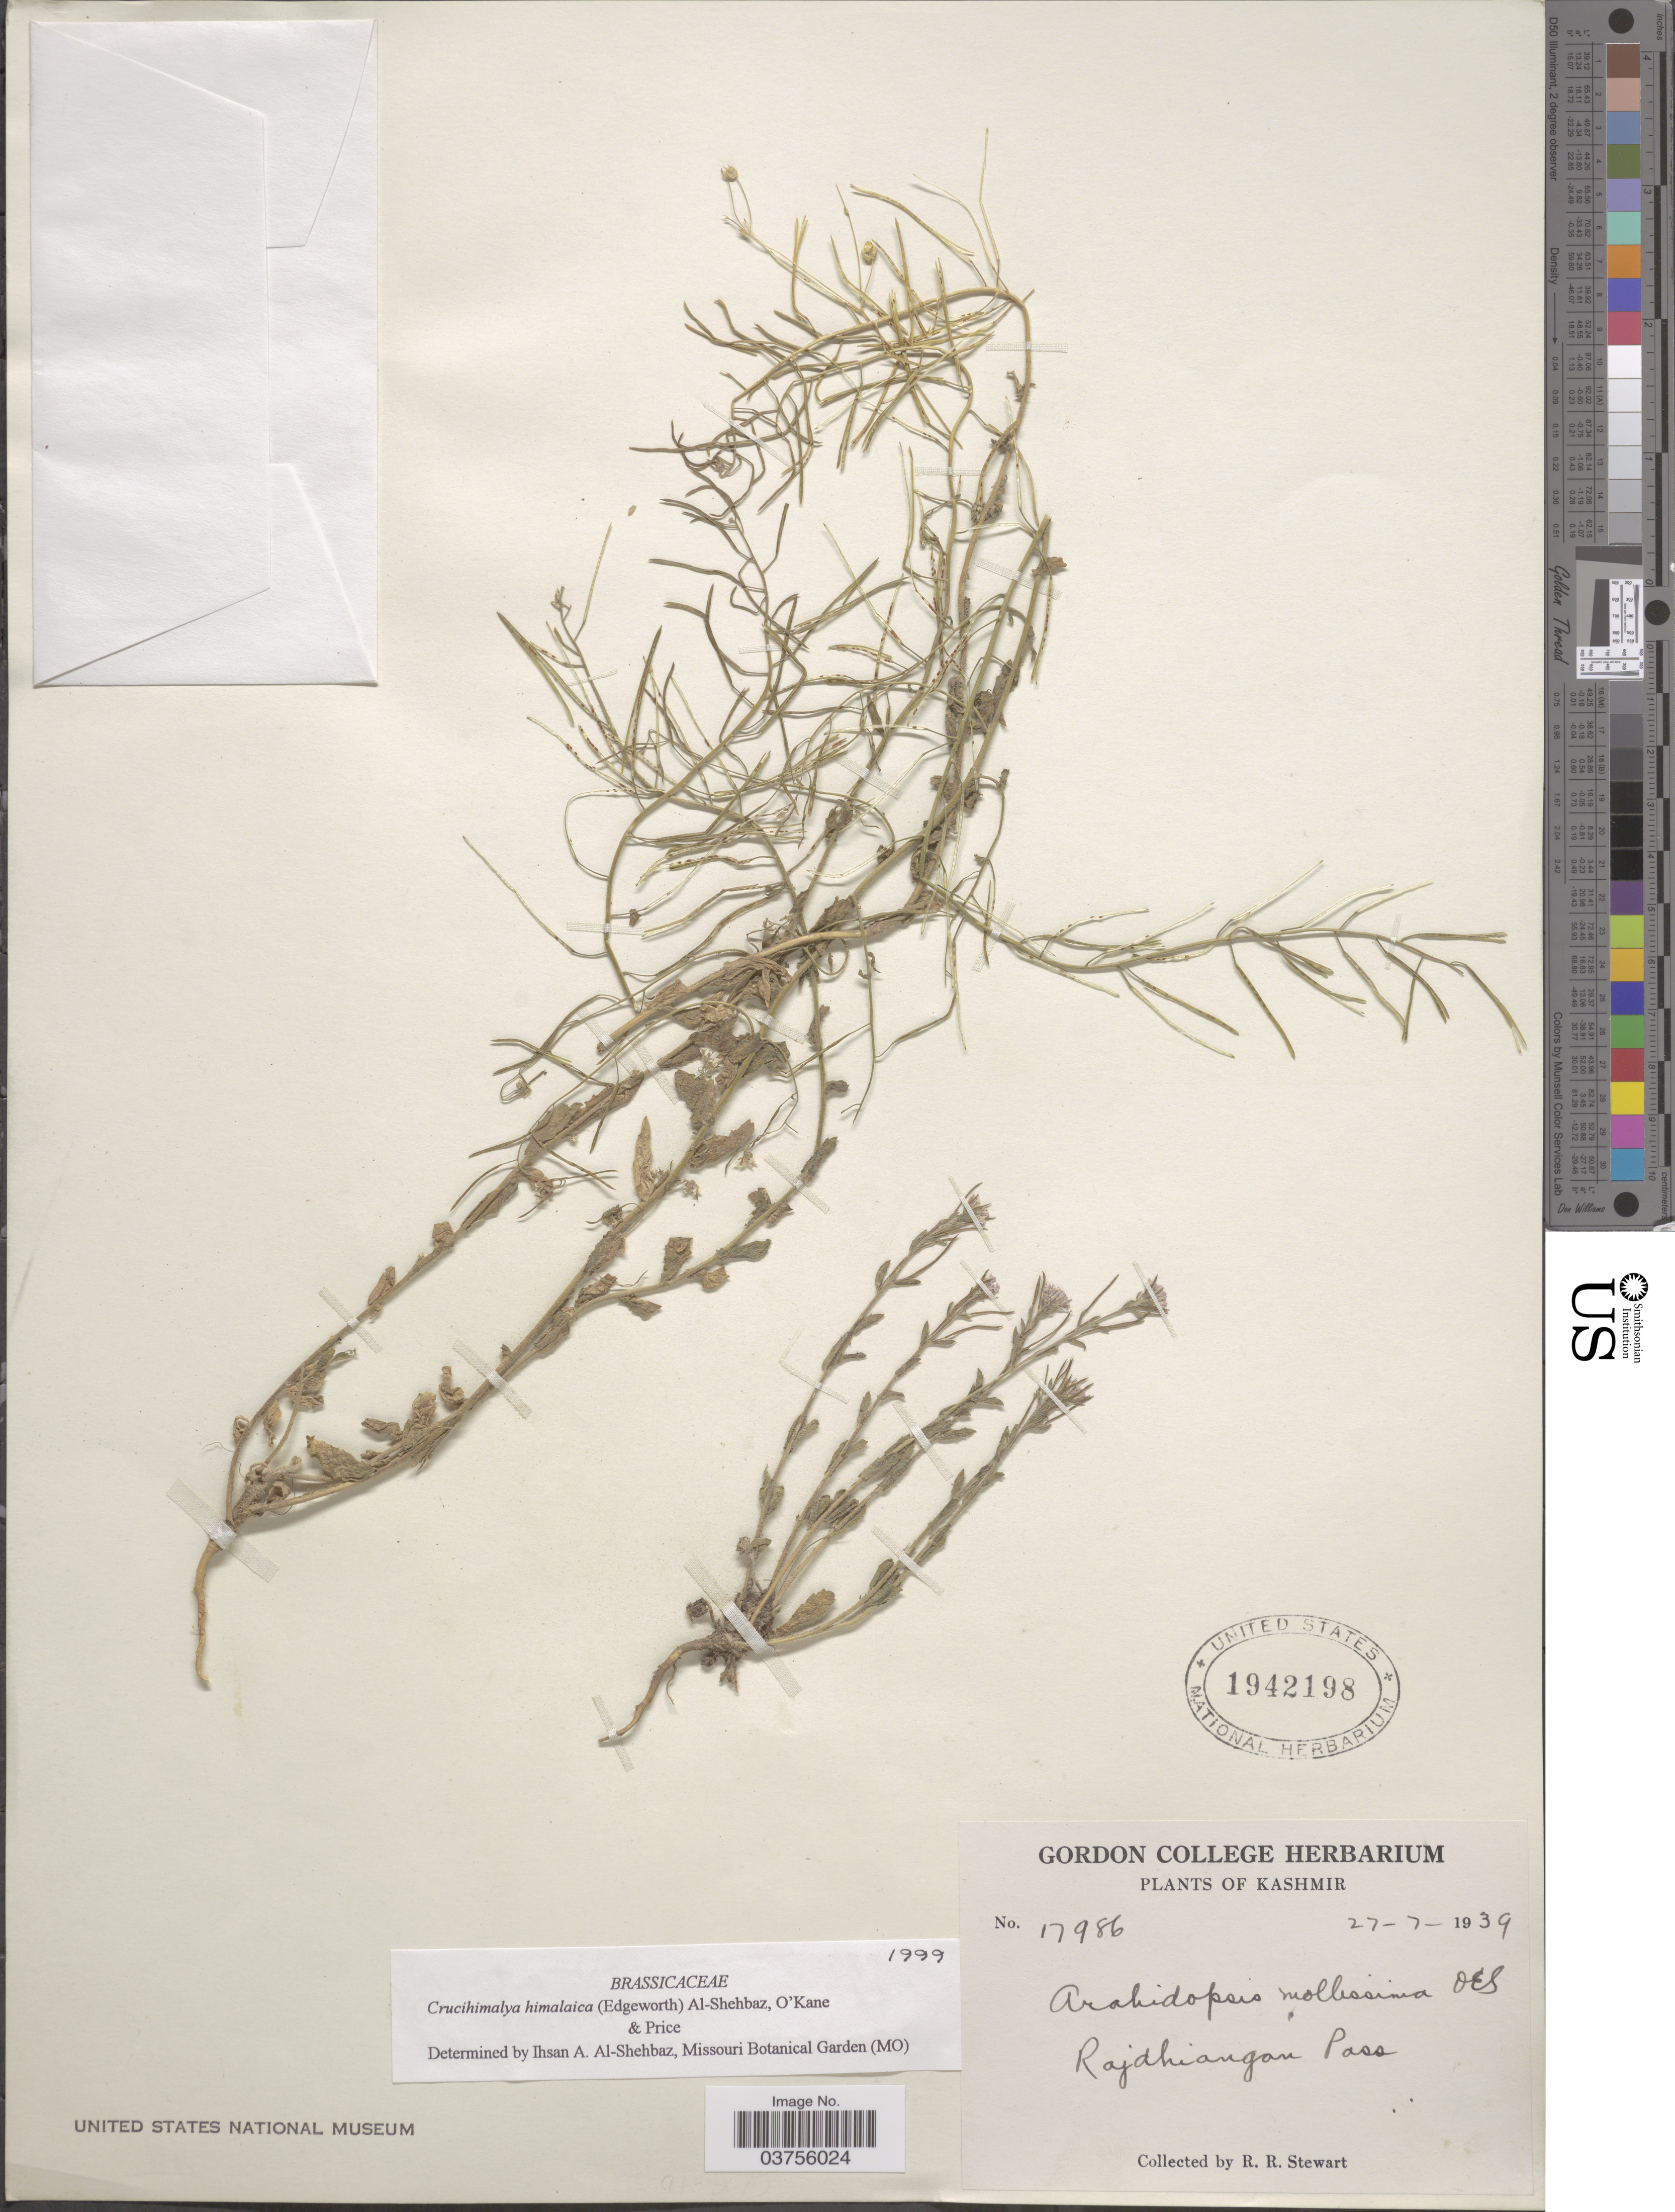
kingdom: Plantae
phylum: Tracheophyta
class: Magnoliopsida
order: Brassicales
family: Brassicaceae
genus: Crucihimalaya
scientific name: Crucihimalaya himalaica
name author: (Edgew.) Al-Shehbaz et al.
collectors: R. Stewart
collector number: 17986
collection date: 1939-07-27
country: India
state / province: Jammu and Kashmir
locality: Kashmir. Rajdhiangan Pass.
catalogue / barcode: US 1942198